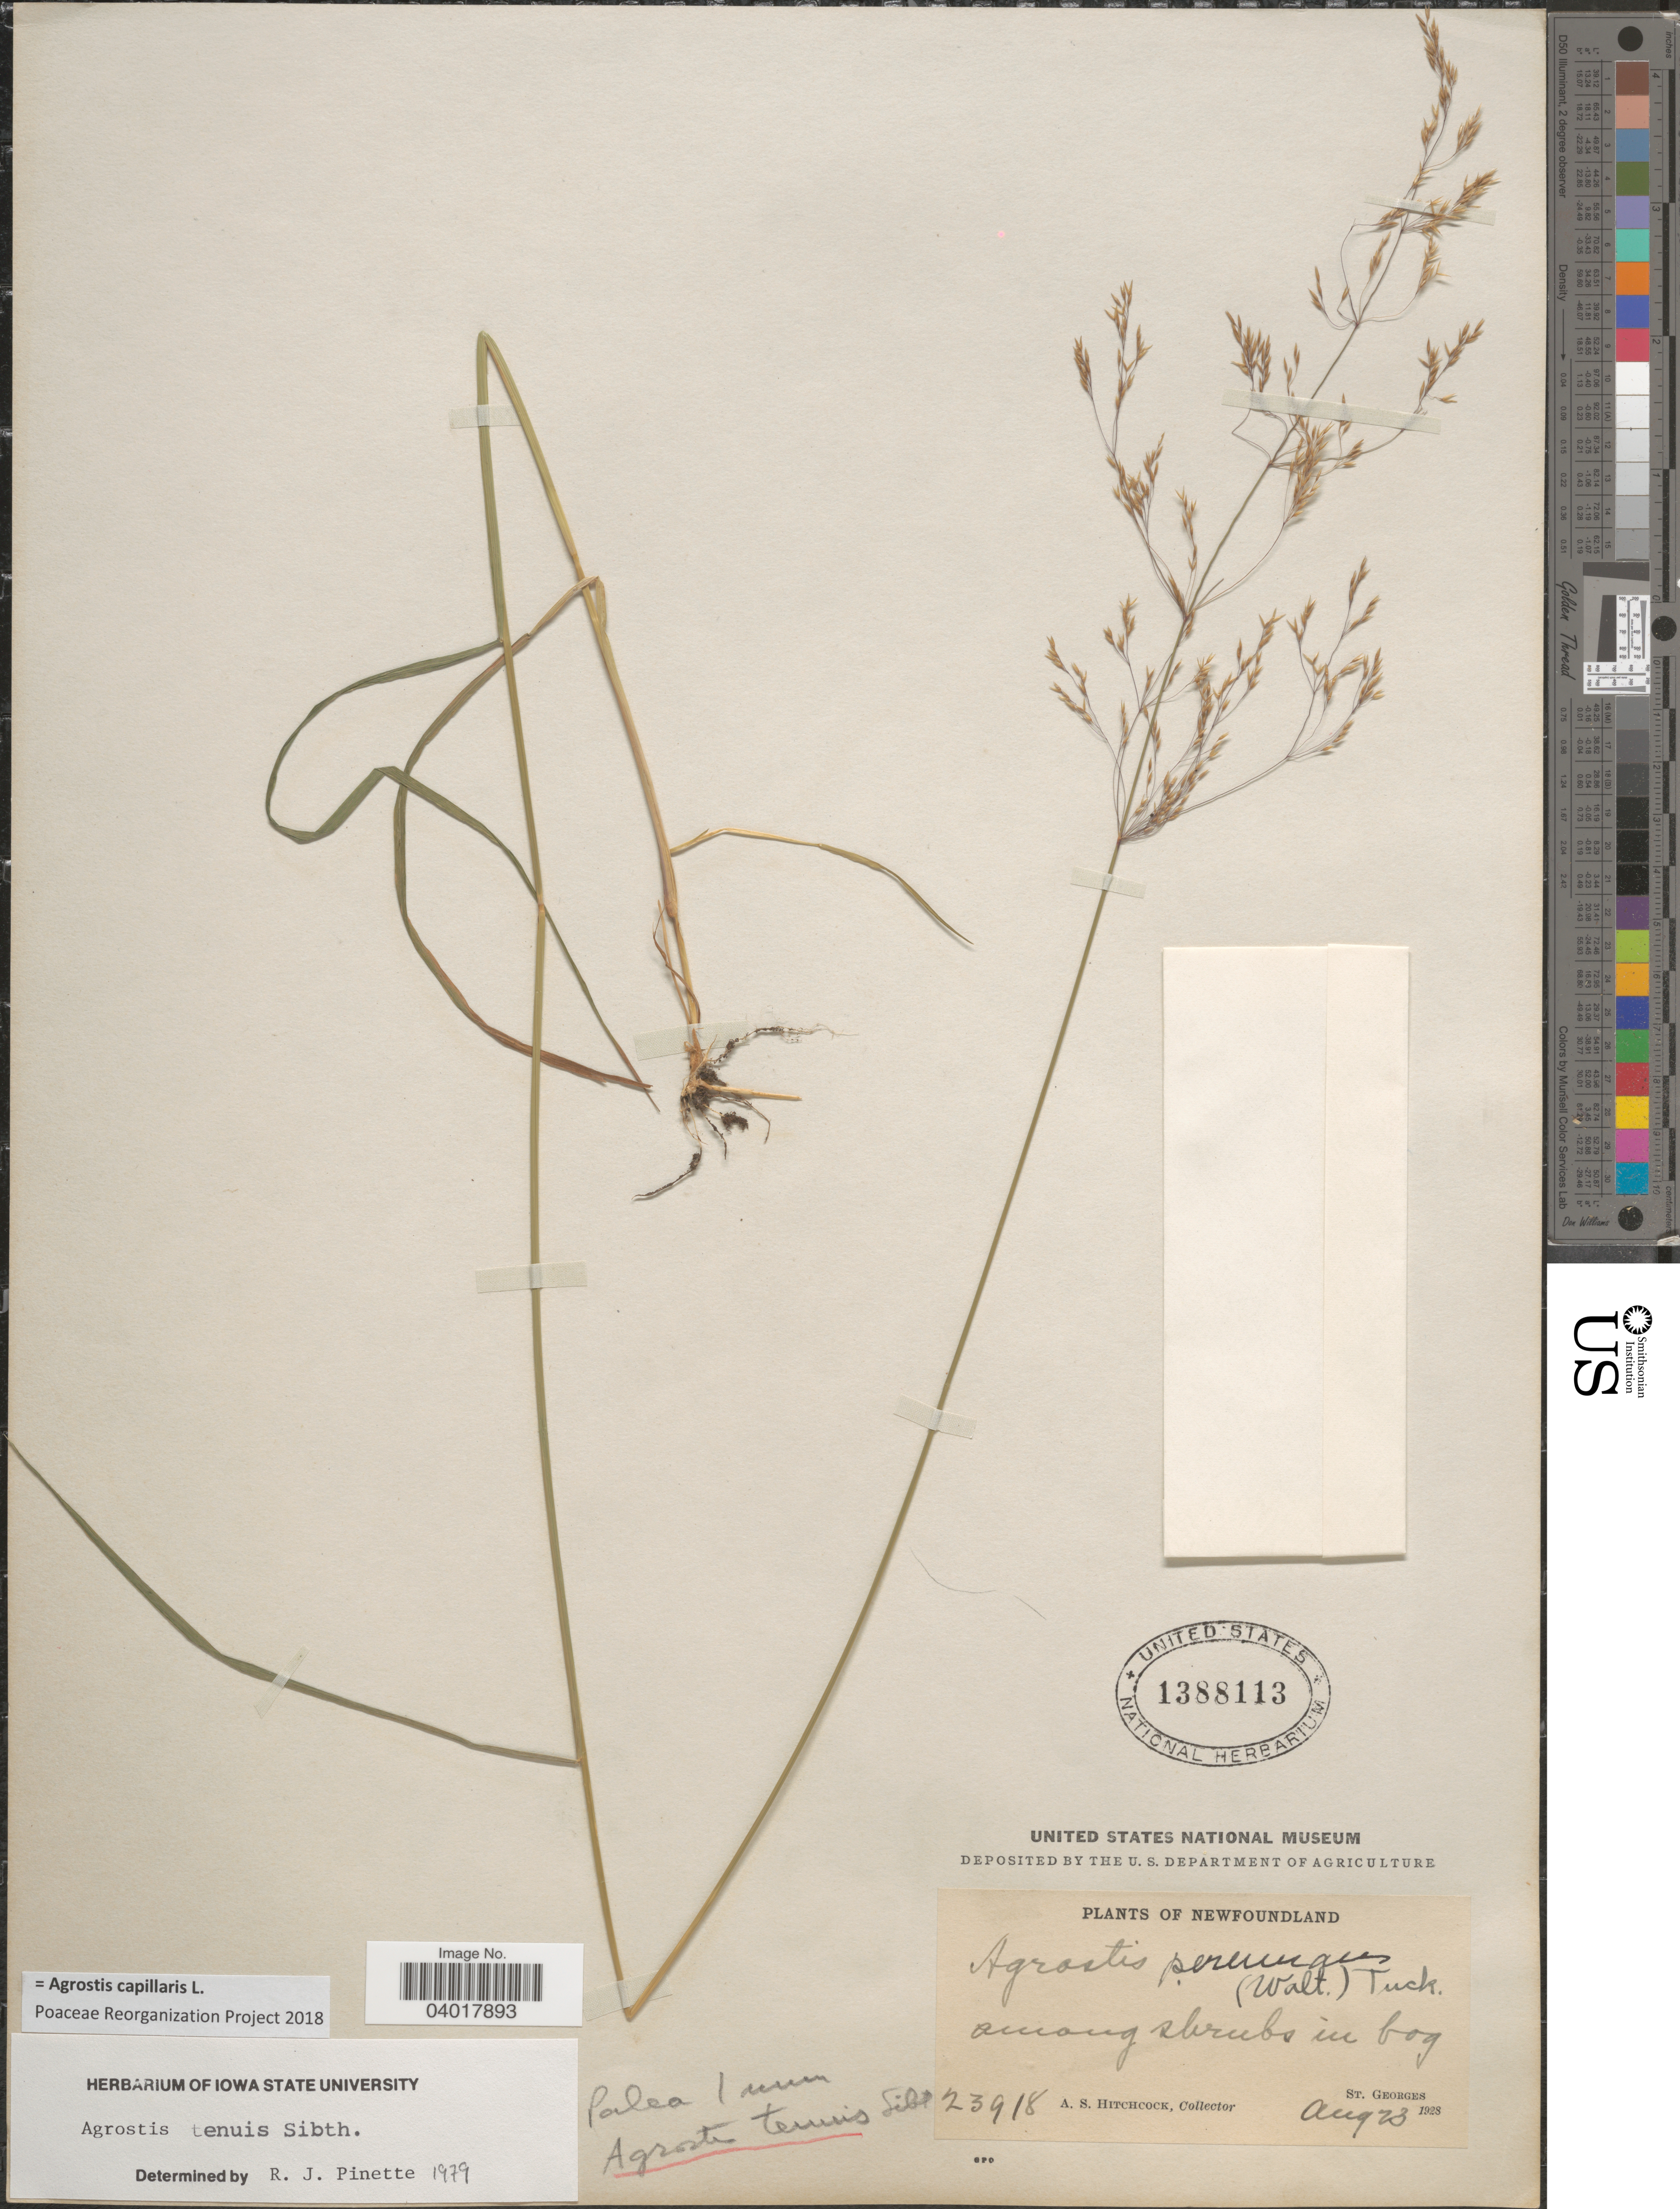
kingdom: Plantae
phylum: Tracheophyta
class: Liliopsida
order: Poales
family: Poaceae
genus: Agrostis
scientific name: Agrostis capillaris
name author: L.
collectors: A. S. Hitchcock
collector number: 23918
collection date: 1928-08-23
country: Canada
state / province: Newfoundland and Labrador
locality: St. Georges.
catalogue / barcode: US 1388113